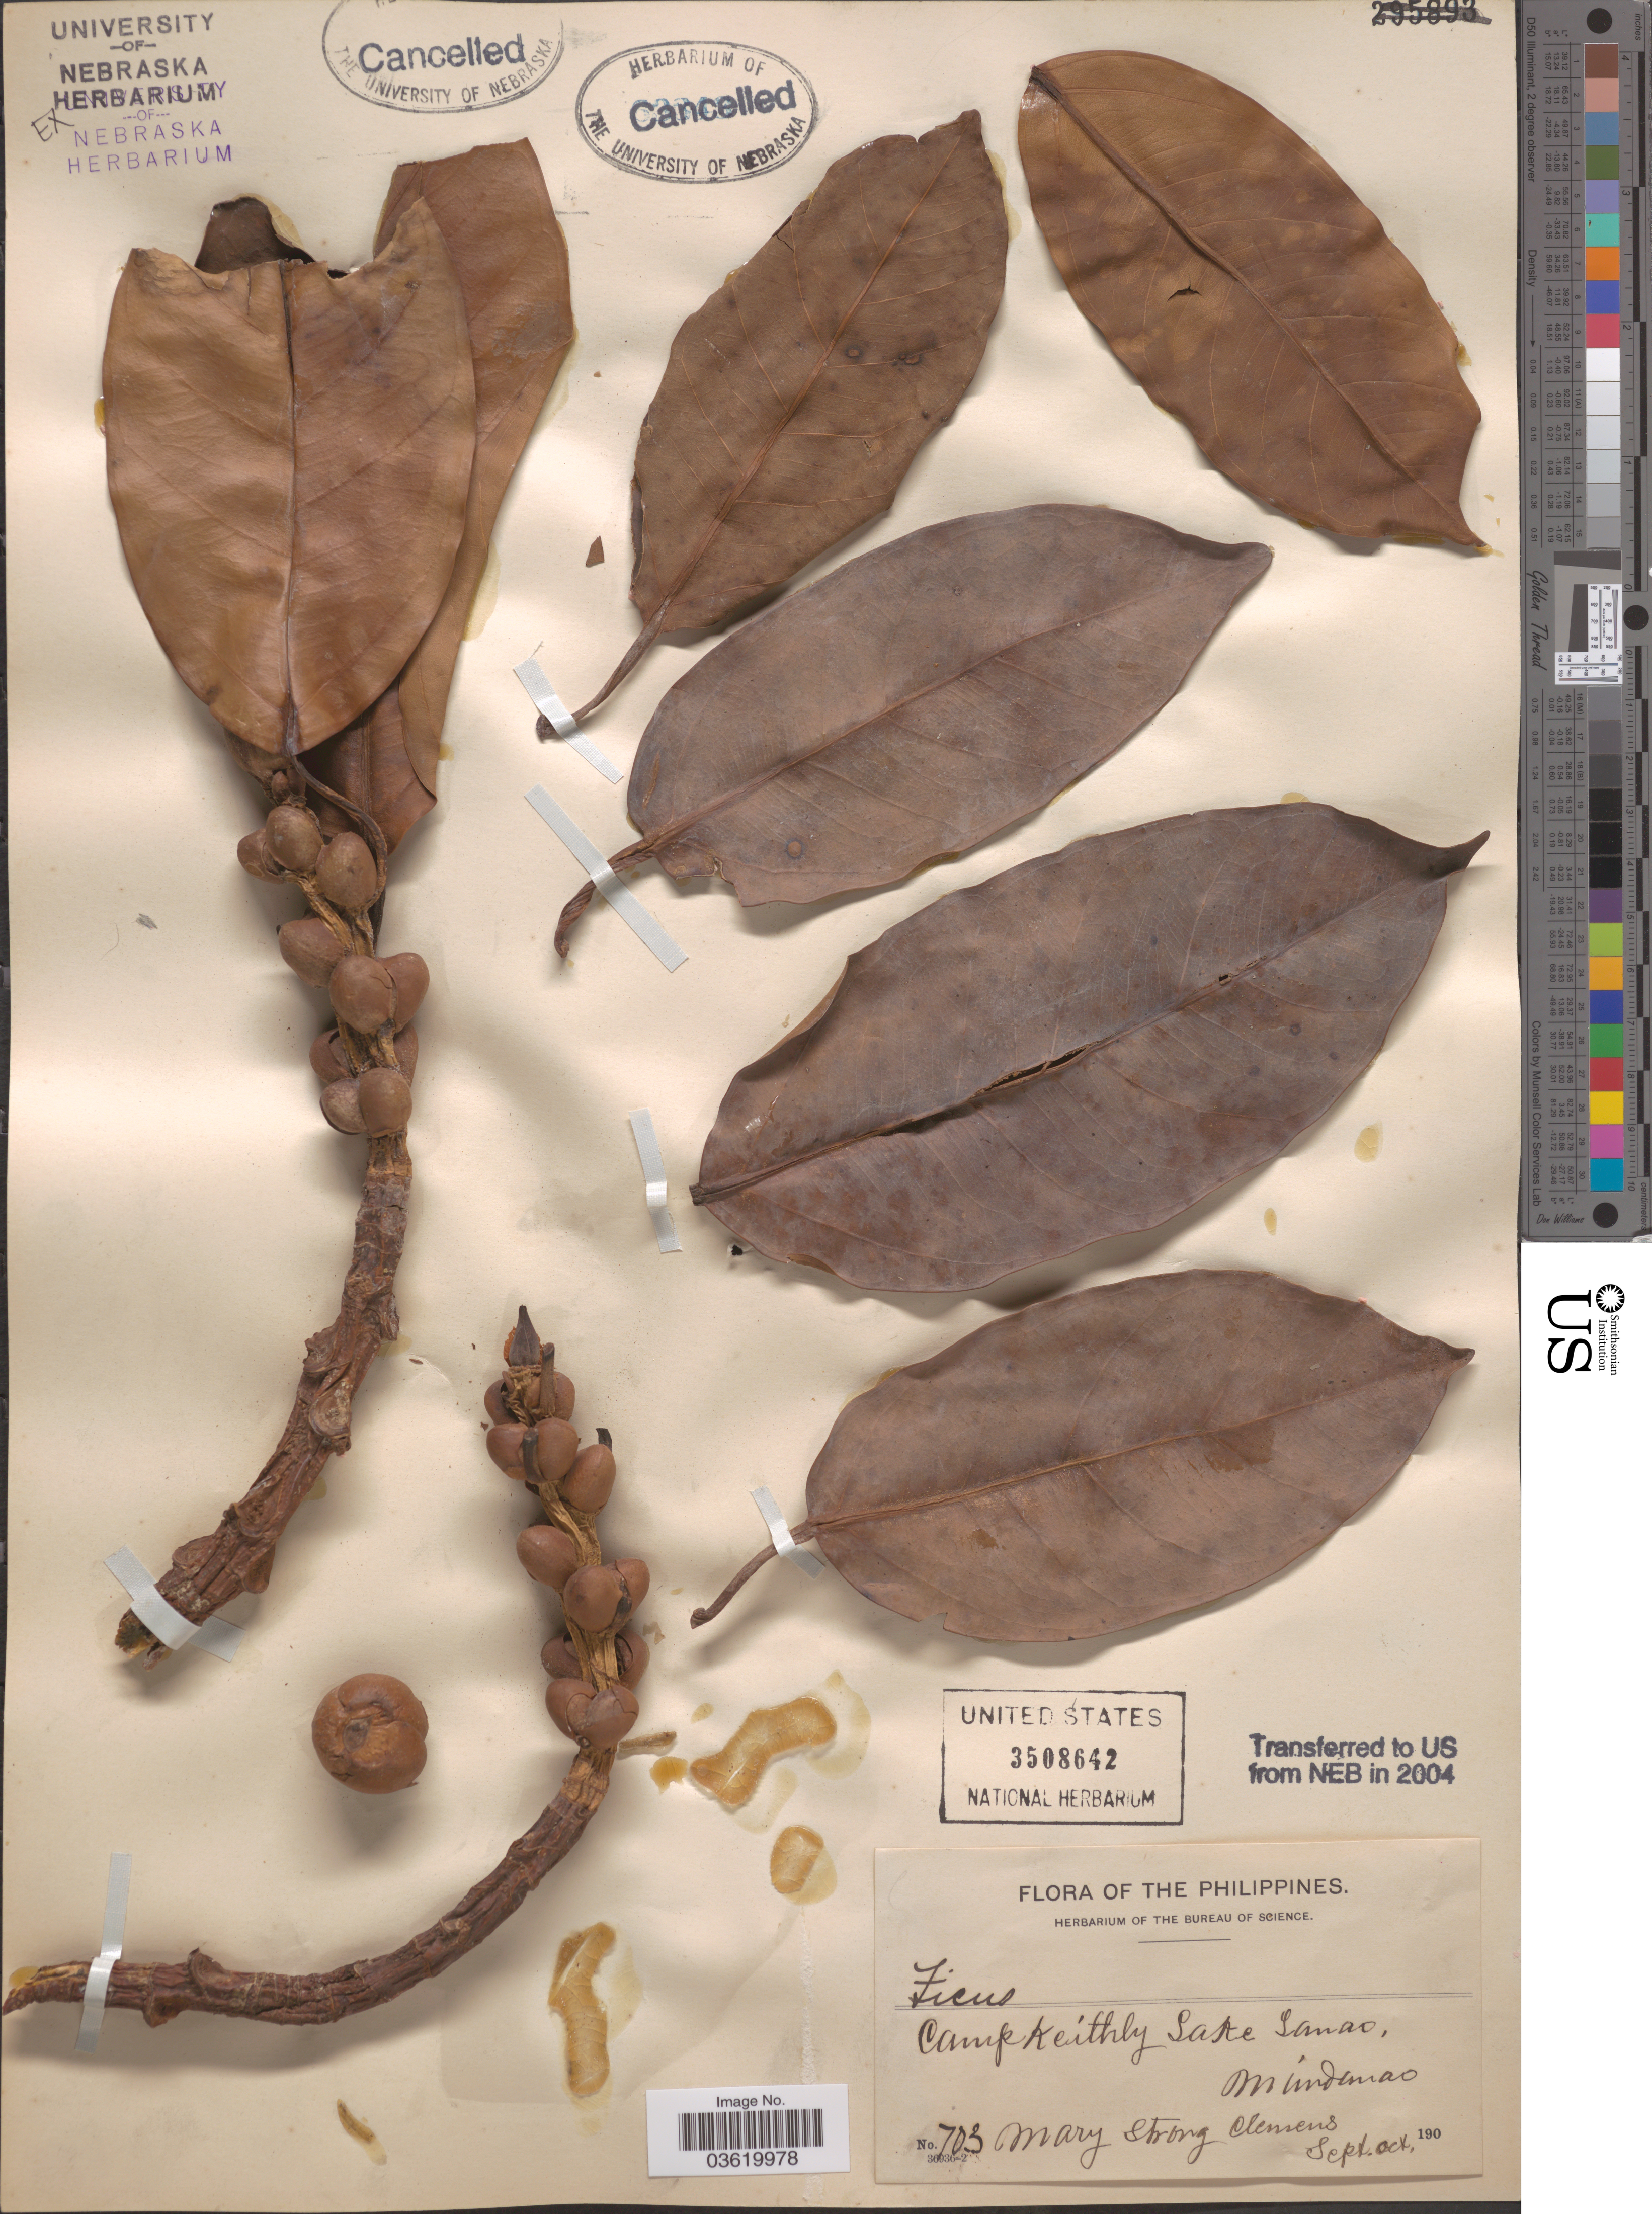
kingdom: Plantae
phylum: Tracheophyta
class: Magnoliopsida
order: Rosales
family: Moraceae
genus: Ficus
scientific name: Ficus sp.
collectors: M. S. Clemens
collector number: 703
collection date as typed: Sept. Oct 190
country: Philippines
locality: Camp Keithly, Lake Lanao, Mindanao.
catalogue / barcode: US 3508642